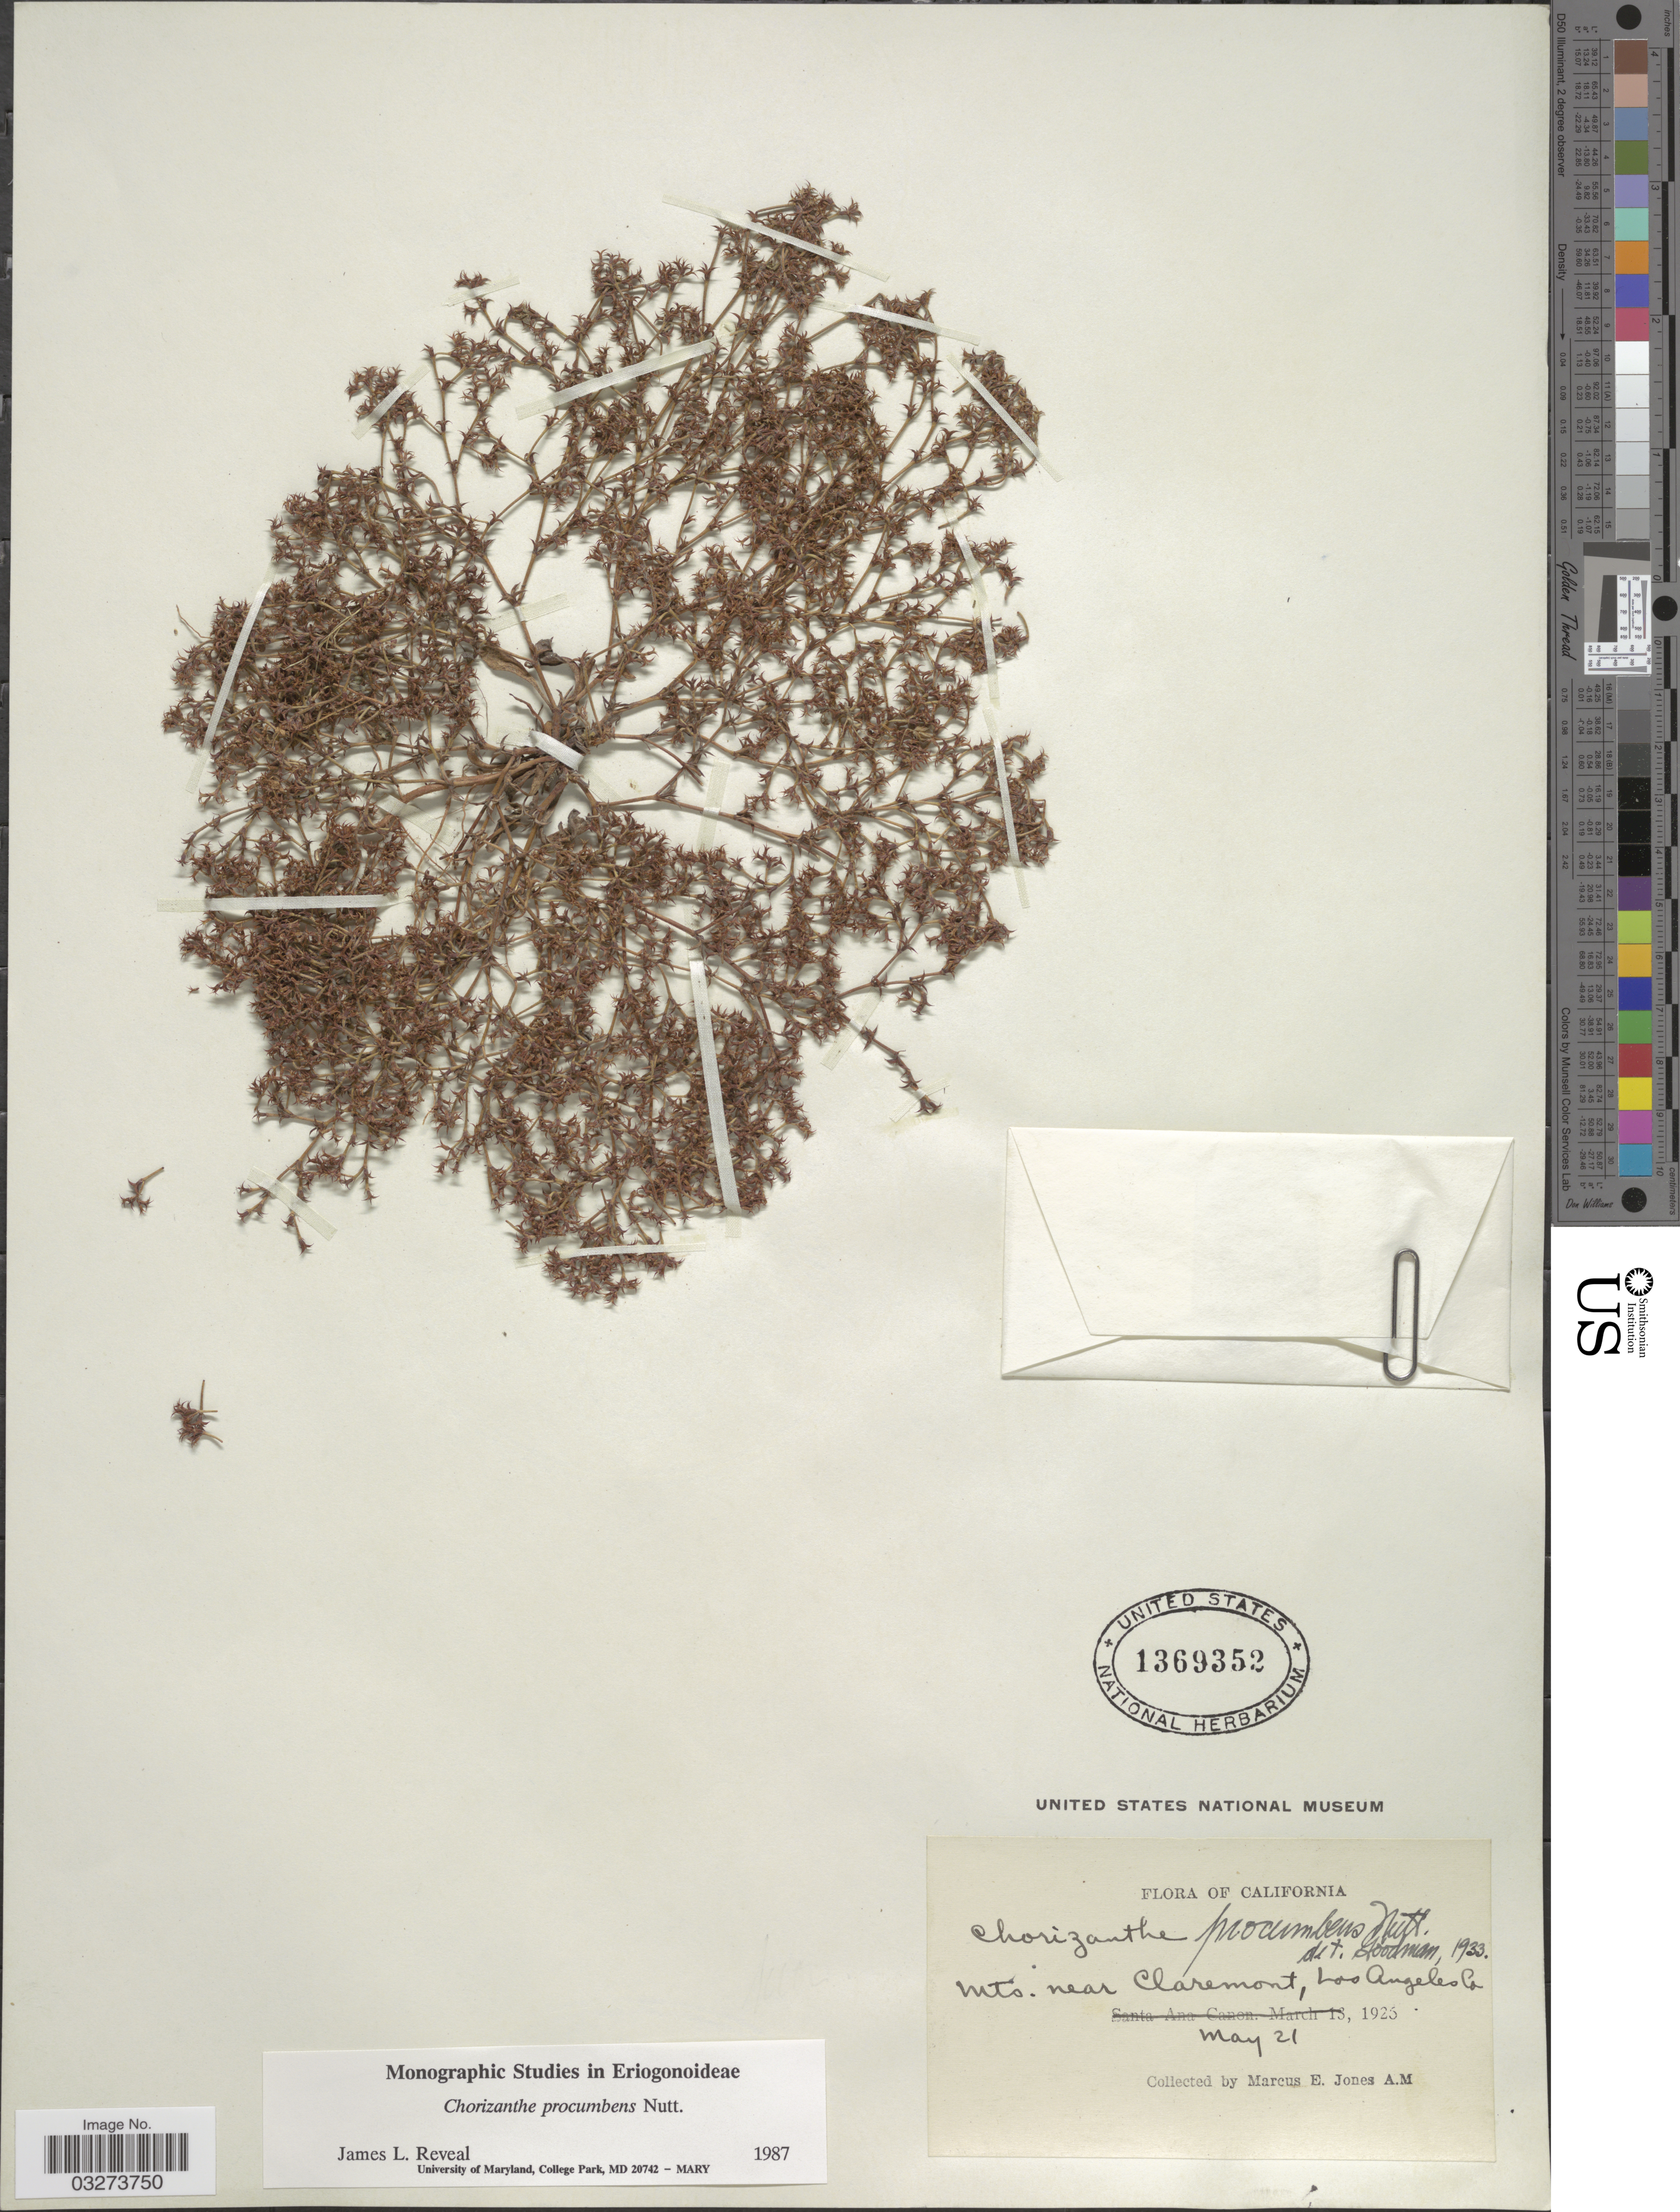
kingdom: Plantae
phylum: Tracheophyta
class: Magnoliopsida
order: Caryophyllales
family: Polygonaceae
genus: Chorizanthe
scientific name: Chorizanthe procumbens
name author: Nutt.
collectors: M. E. Jones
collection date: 1925-05-21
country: United States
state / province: California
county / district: Los Angeles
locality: Mts. near Claremont, Los Angeles Co.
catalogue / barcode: US 1369352